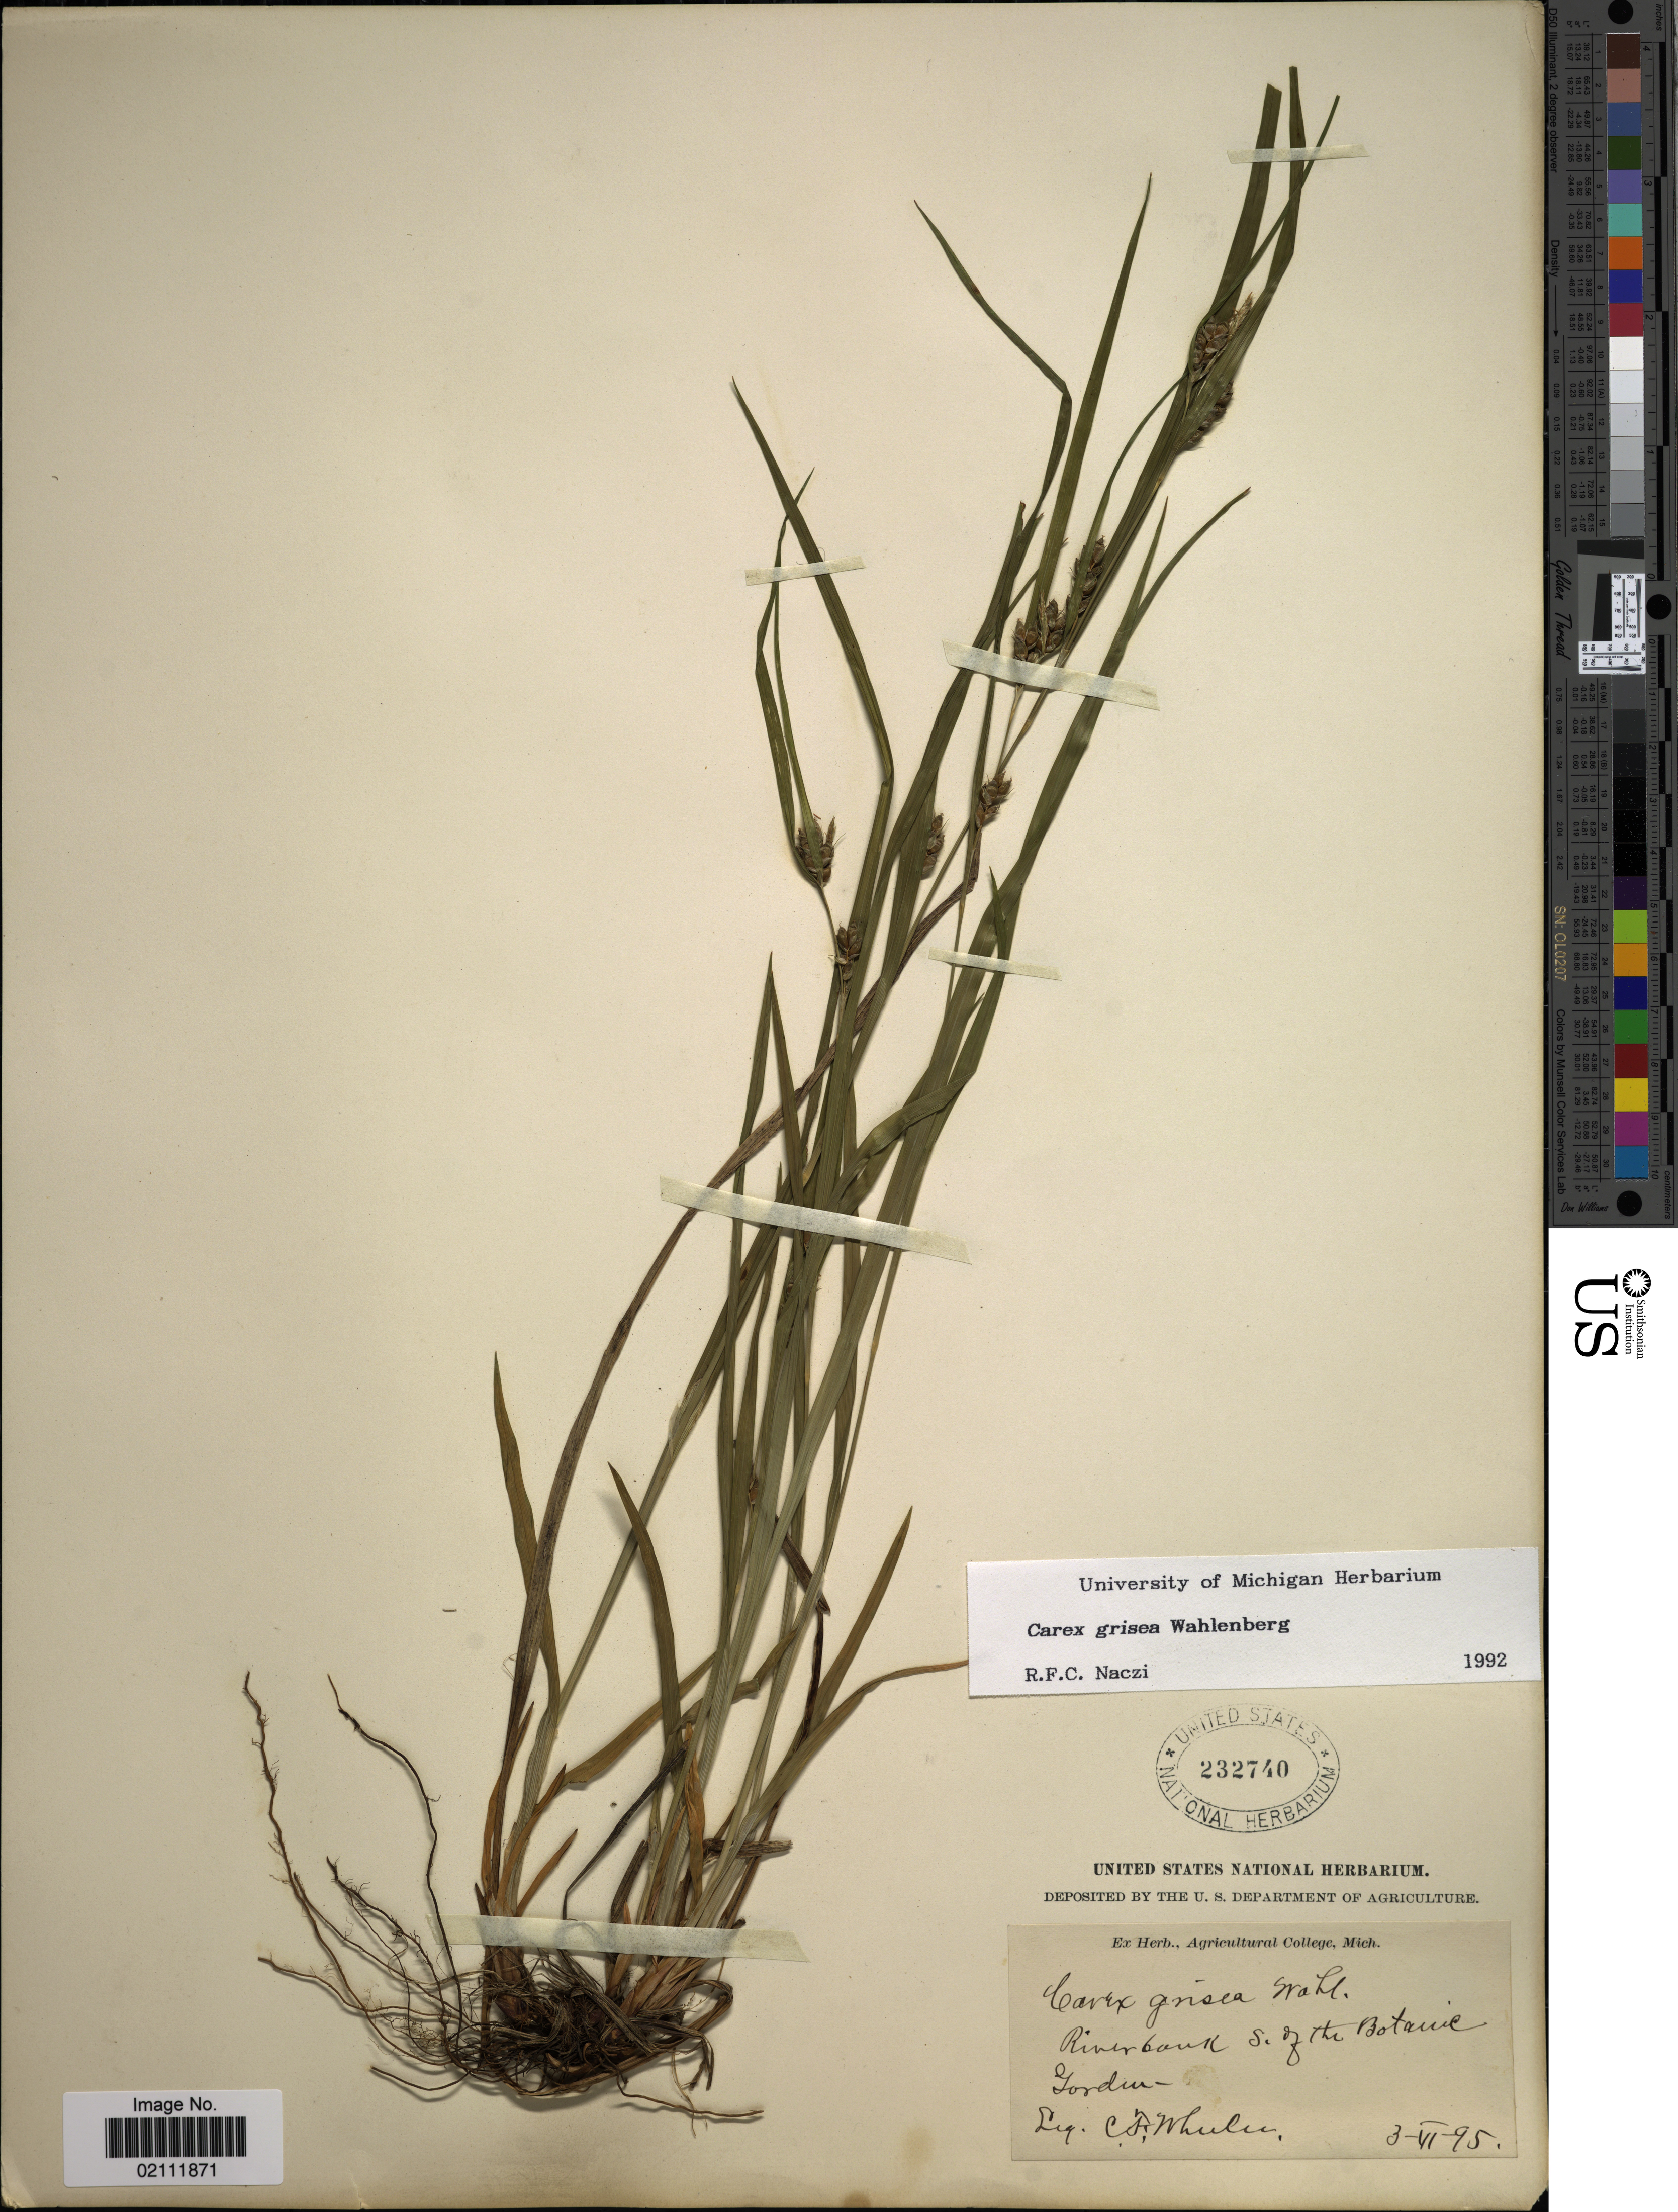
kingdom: Plantae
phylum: Tracheophyta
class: Liliopsida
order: Poales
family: Cyperaceae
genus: Carex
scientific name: Carex grisea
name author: Wahlenb.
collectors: C. Wheeler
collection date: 1895-06-03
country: United States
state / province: Michigan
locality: Riverbank S. of the Botanic Garden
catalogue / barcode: US 232740